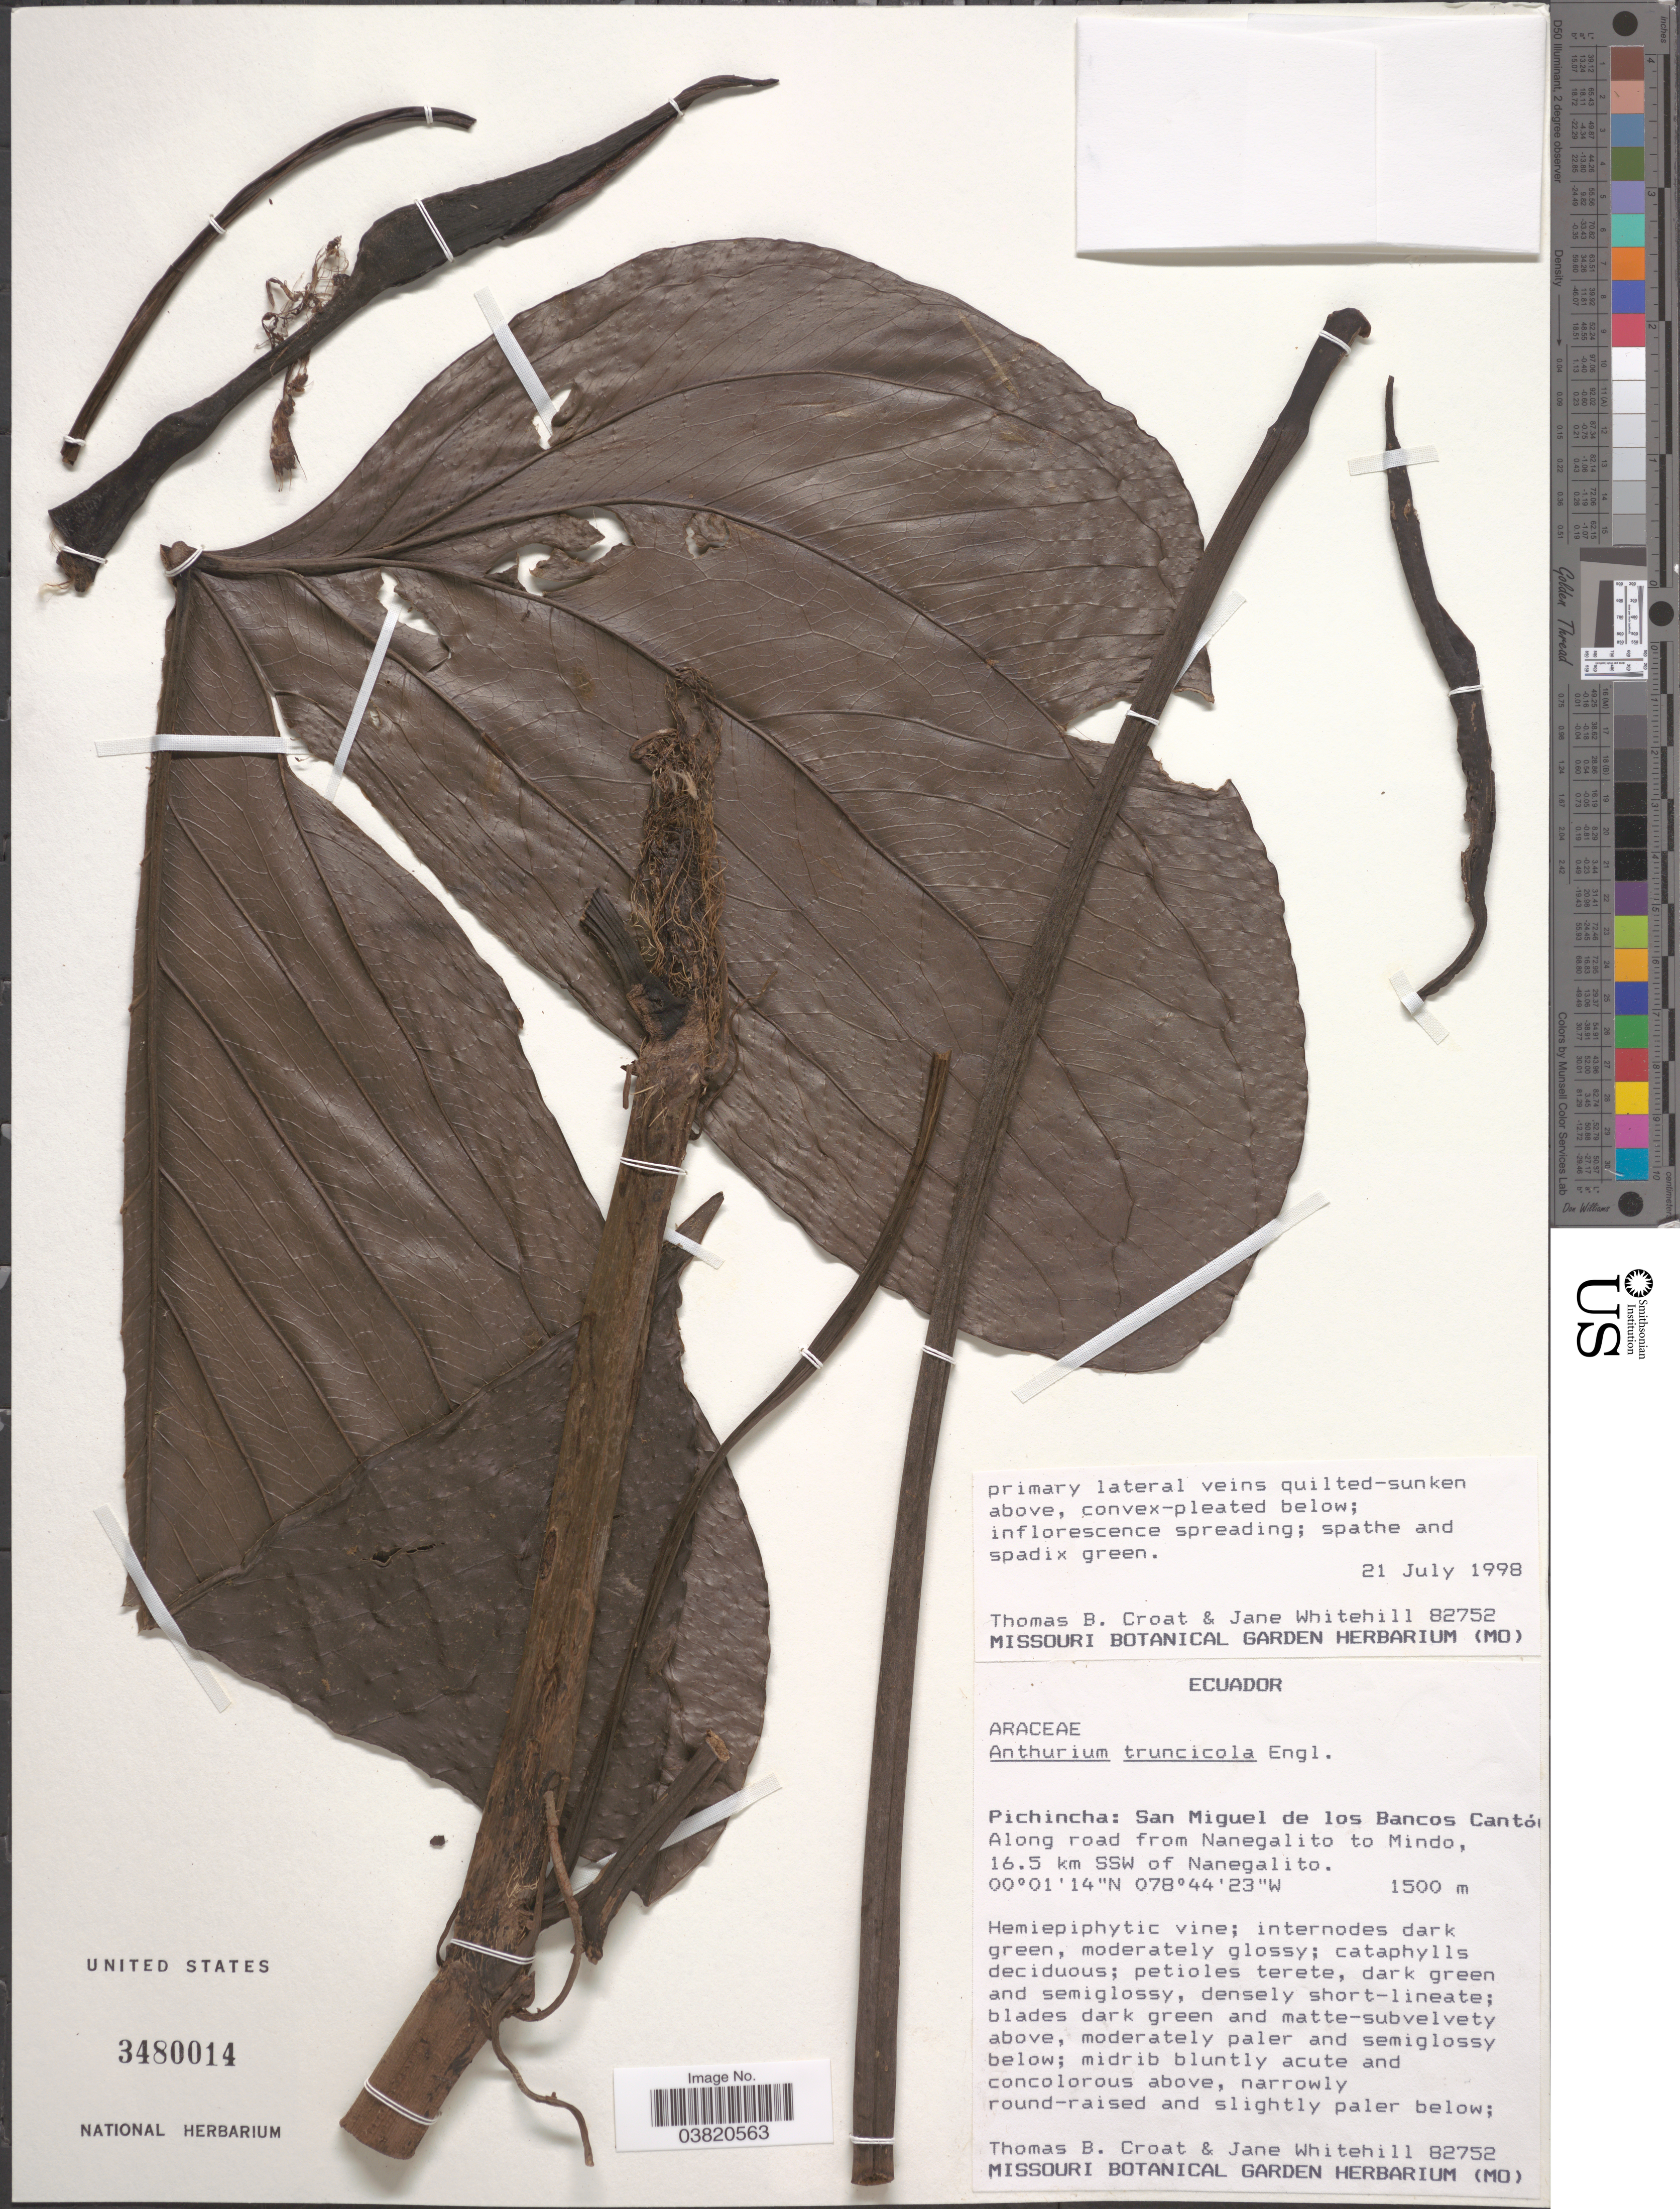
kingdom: Plantae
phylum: Tracheophyta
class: Liliopsida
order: Alismatales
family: Araceae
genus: Anthurium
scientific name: Anthurium truncicola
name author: Engl.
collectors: T. B. Croat & J. Whitehill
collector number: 82752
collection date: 1998-07-21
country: Ecuador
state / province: Pichincha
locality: San Miguel de los Bancos Cantón. Along road from Nanegalito to Mindo, 16.5 km SSW of Nanegalito.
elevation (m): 1500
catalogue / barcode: US 3480014